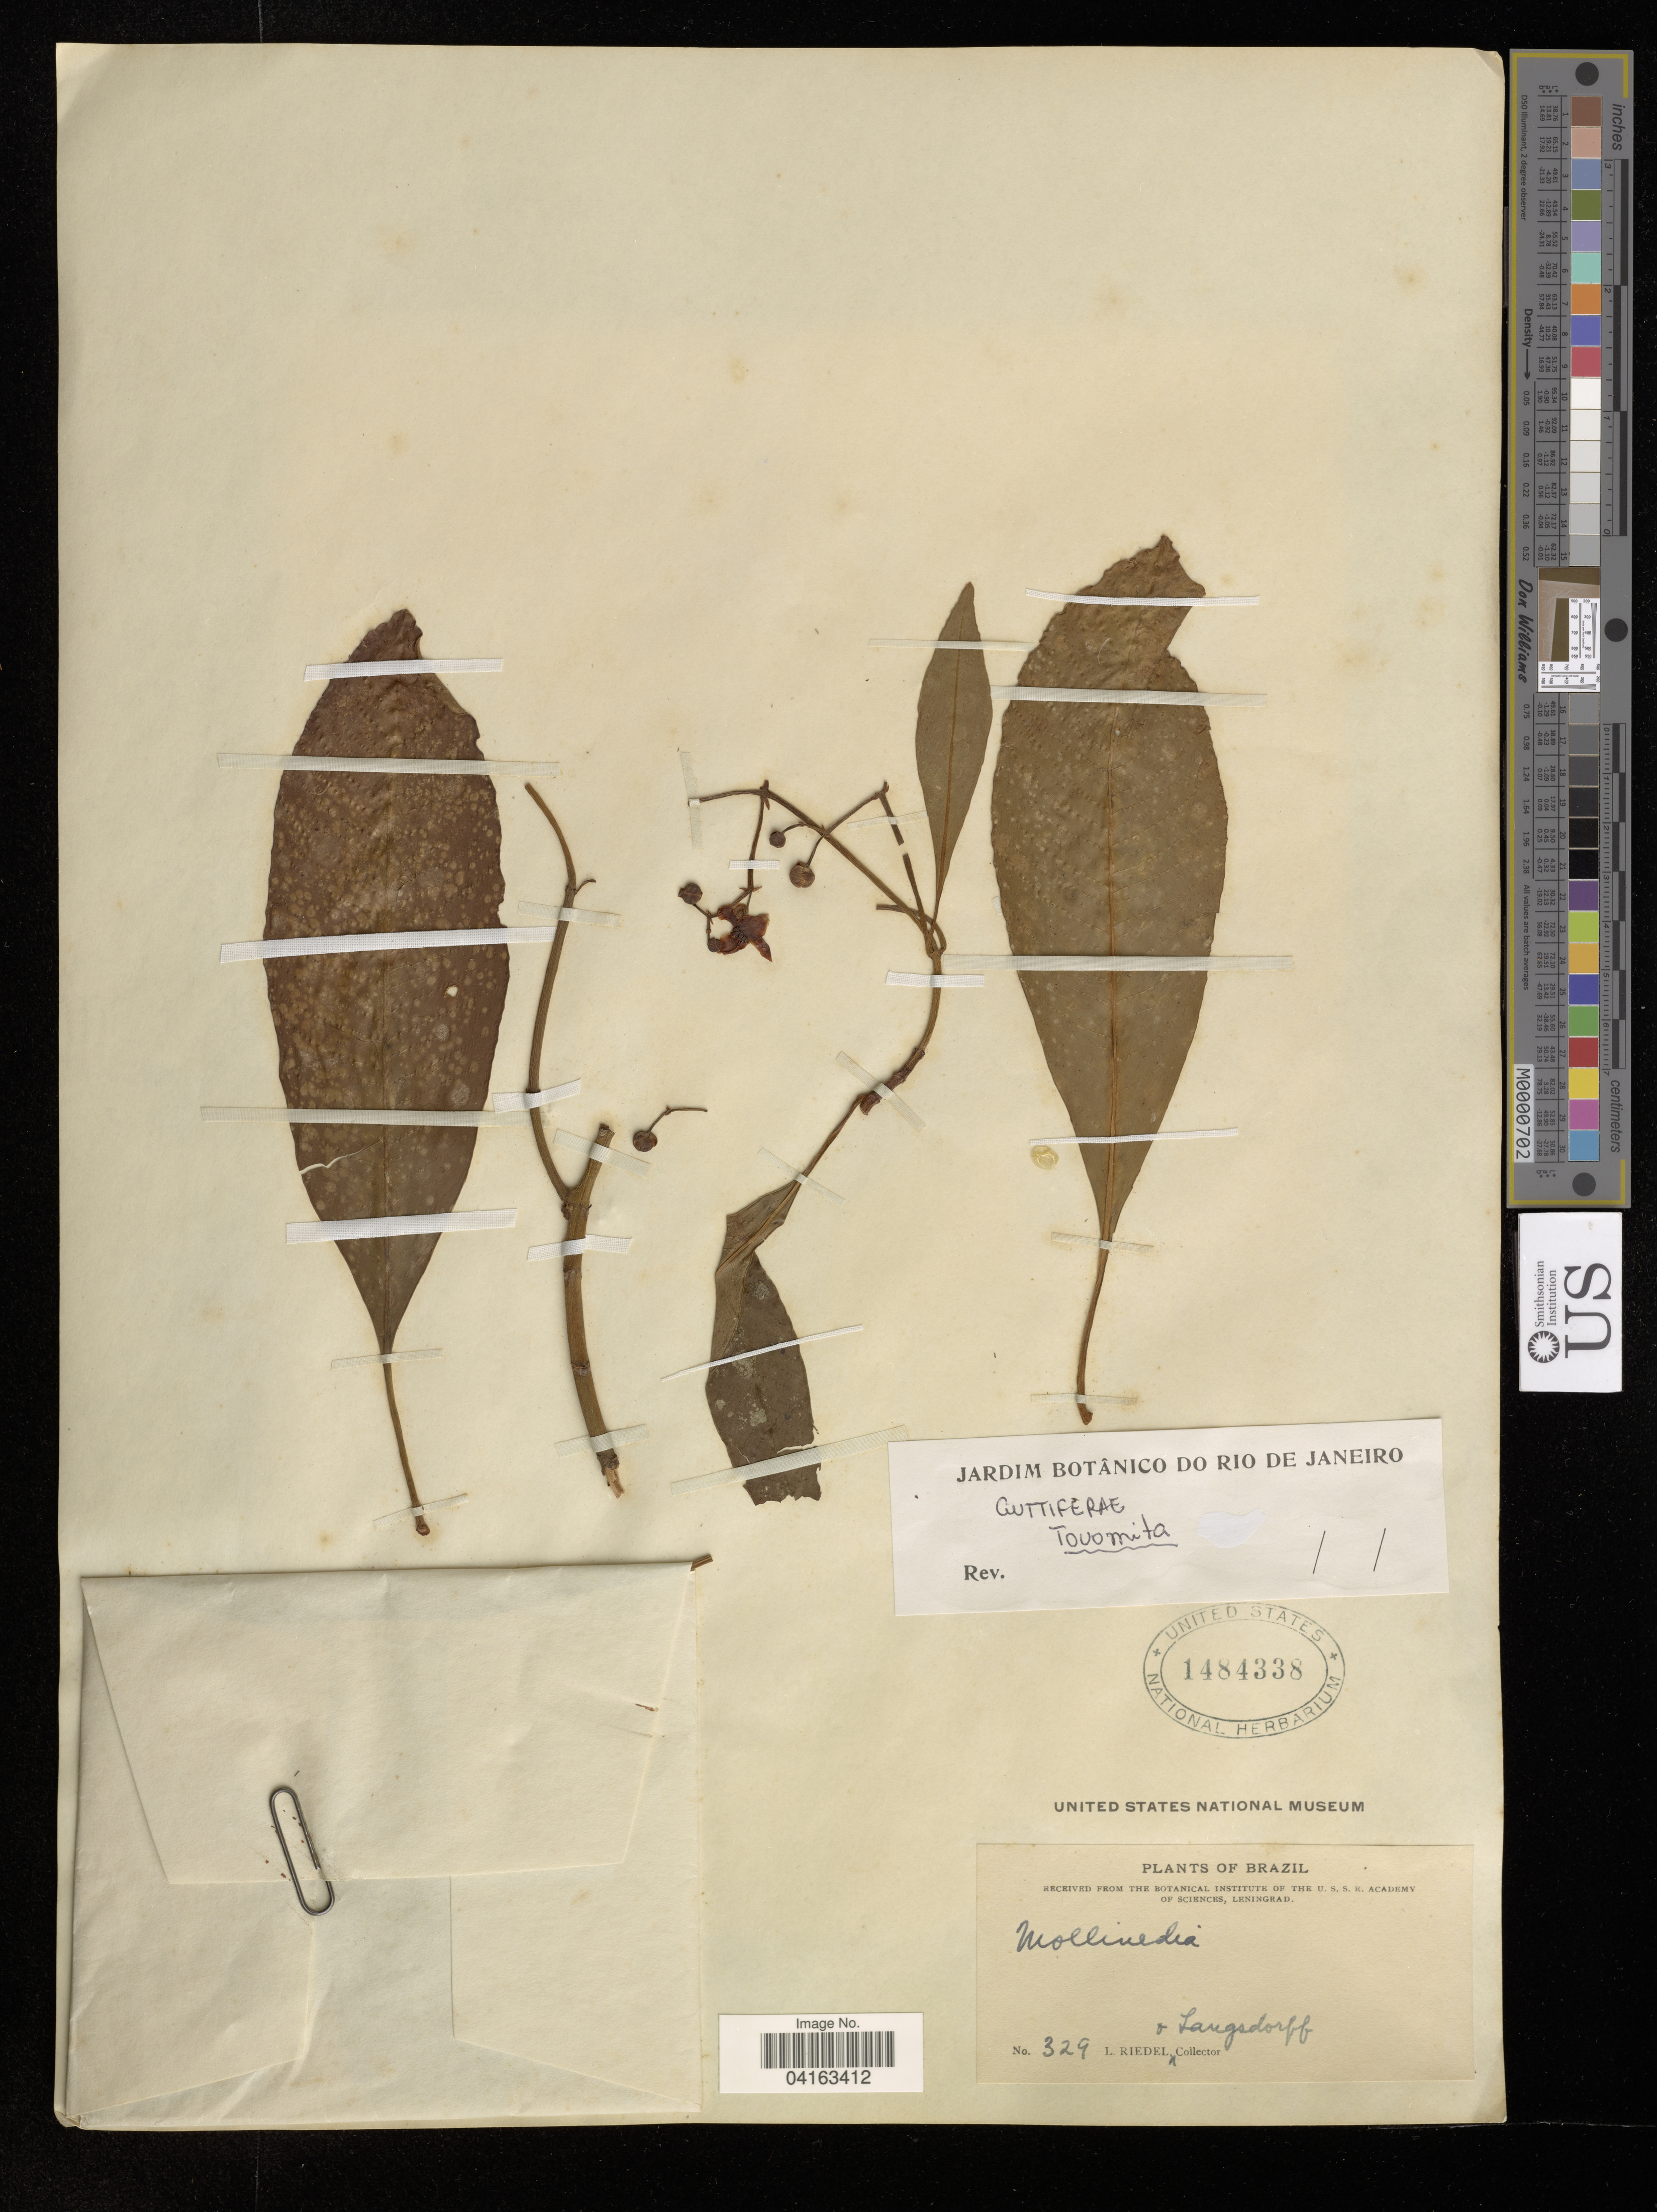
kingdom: Plantae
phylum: Tracheophyta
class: Magnoliopsida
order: Malpighiales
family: Clusiaceae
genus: Tovomita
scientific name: Tovomita sp.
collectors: L. Riedel & -- Langsdorff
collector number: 329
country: Brazil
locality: Mollinedia.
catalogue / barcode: US 1484338